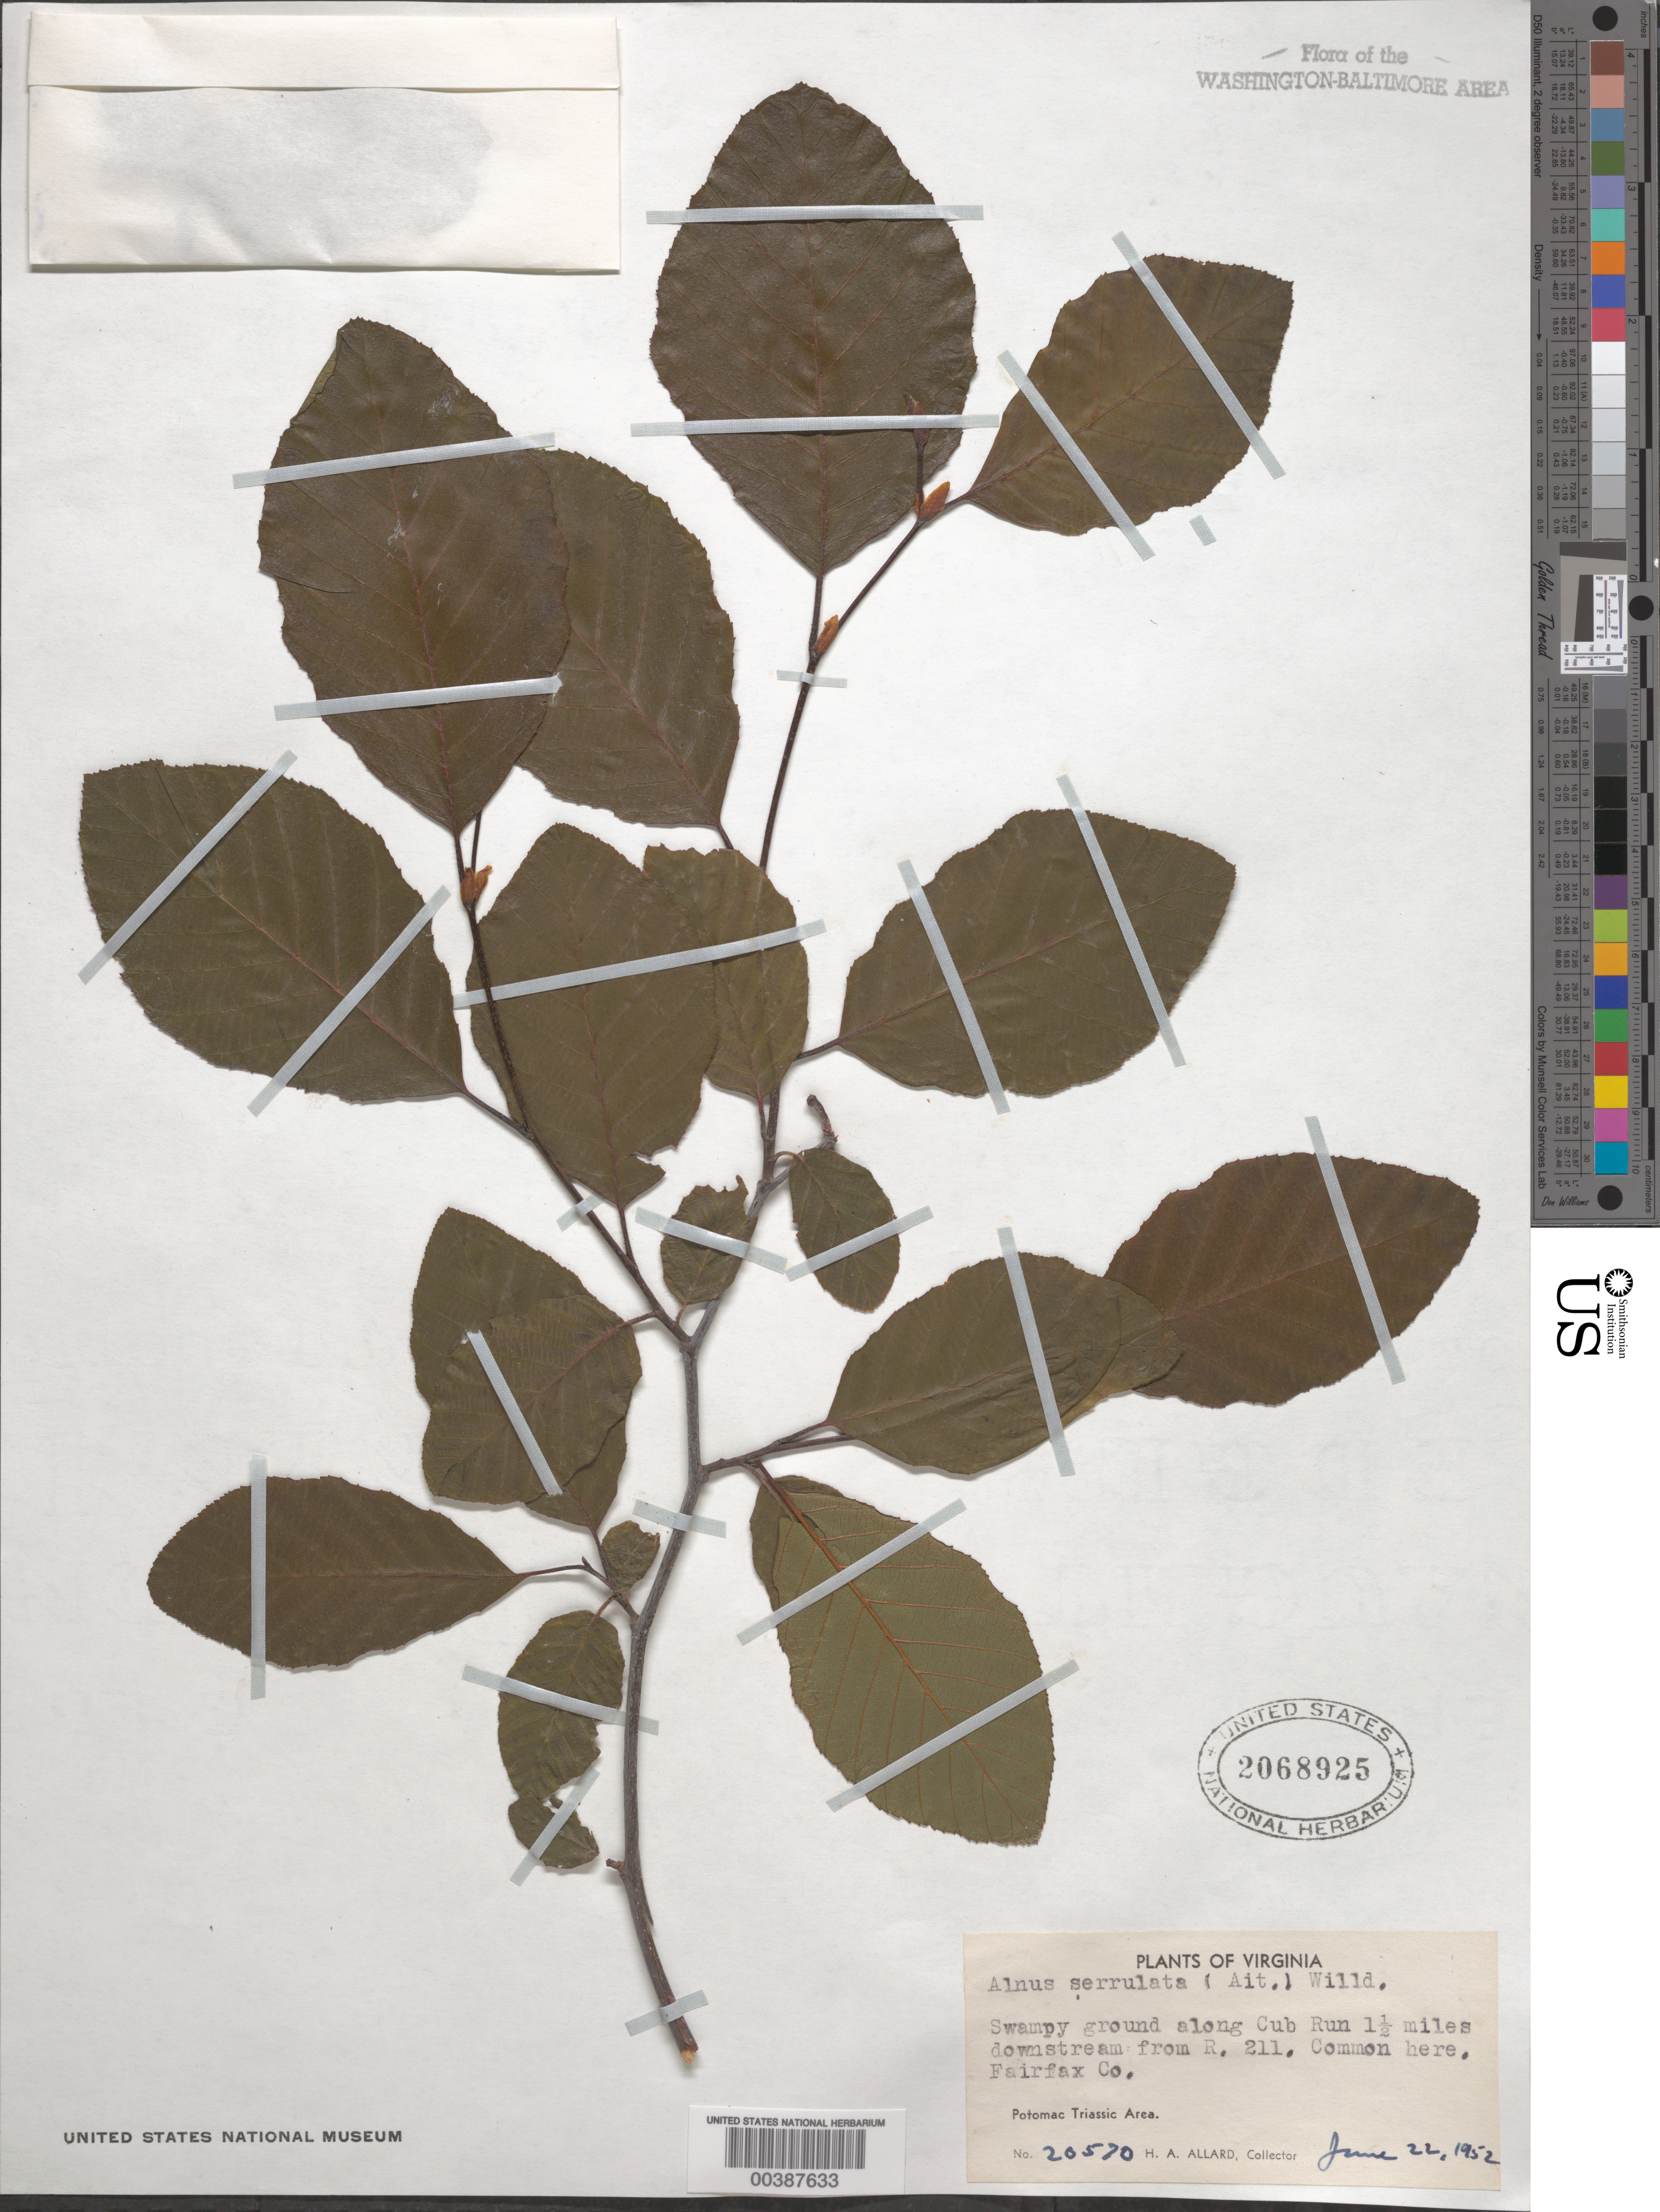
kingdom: Plantae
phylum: Tracheophyta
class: Magnoliopsida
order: Fagales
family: Betulaceae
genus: Alnus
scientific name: Alnus serrulata var. vulgaris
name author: Fernald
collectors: H. A. Allard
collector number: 20570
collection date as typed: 22 Jun 1952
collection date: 1952-06-22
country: United States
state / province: Virginia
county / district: Fairfax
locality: Cub Run, downstream from Route 211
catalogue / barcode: US 2068925